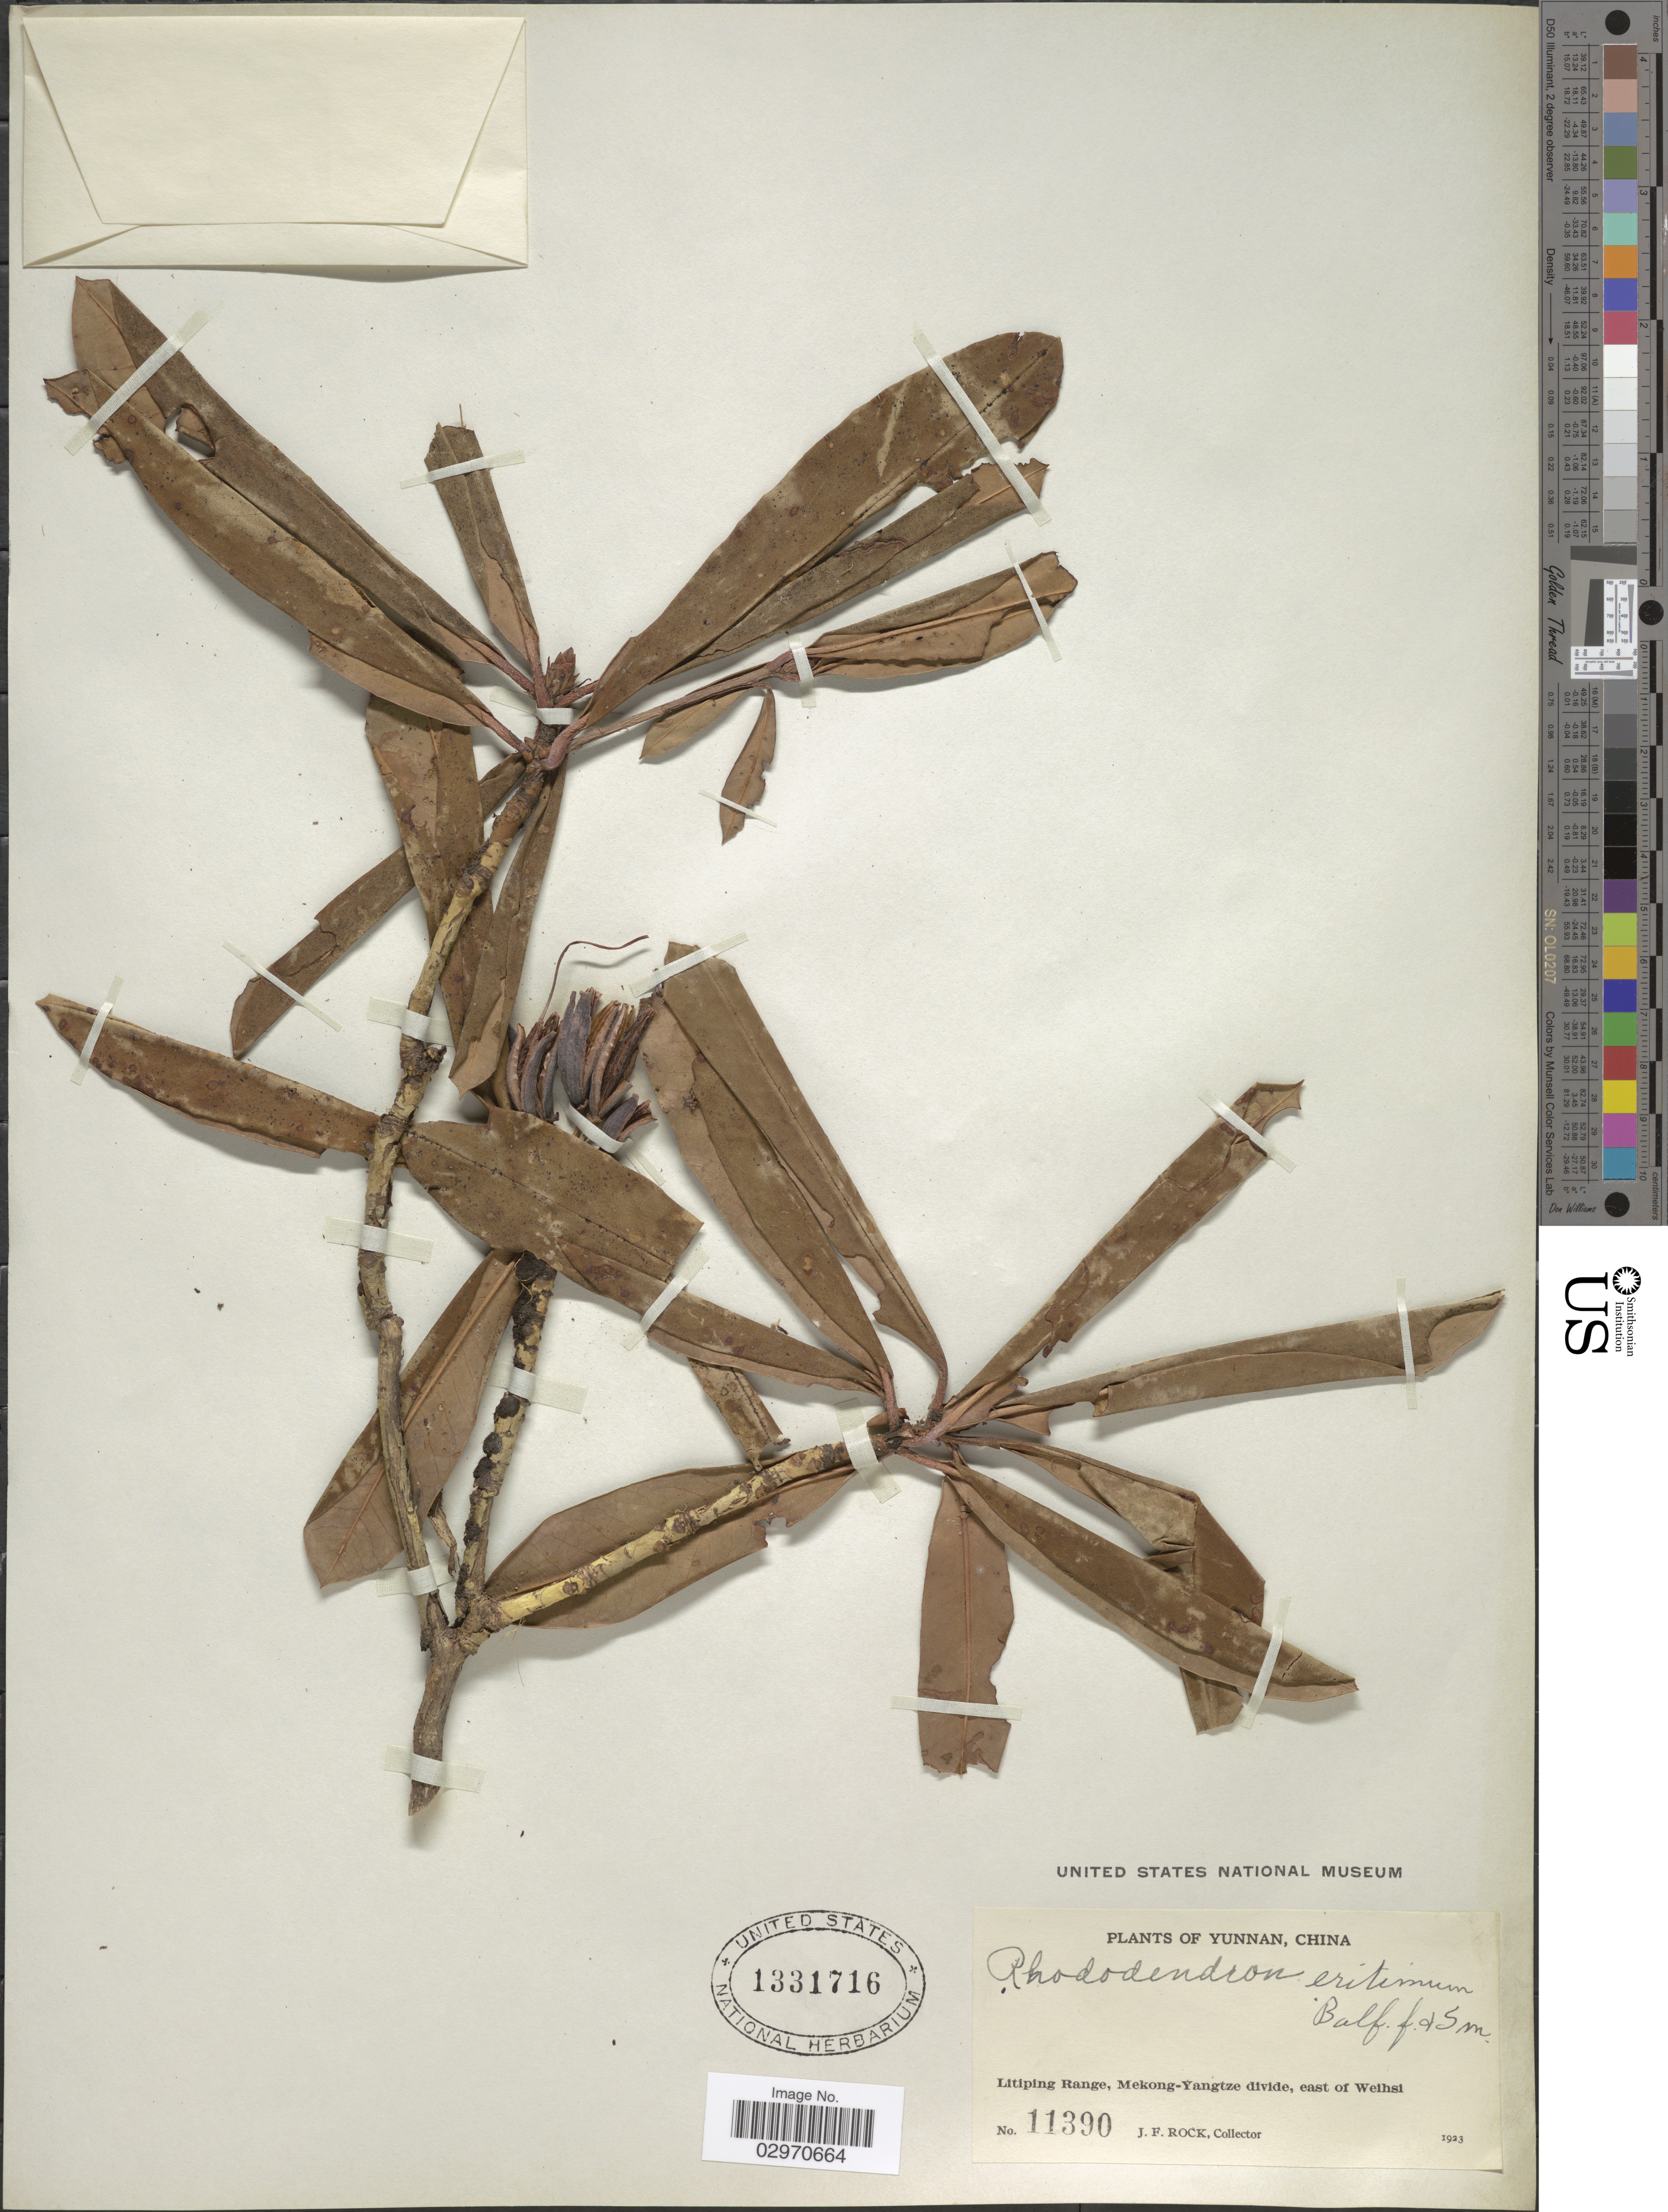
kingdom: Plantae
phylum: Tracheophyta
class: Magnoliopsida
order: Ericales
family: Ericaceae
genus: Rhododendron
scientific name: Rhododendron eritimum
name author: Balf. f. & W.W. Sm.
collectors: J. Rock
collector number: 11390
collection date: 1923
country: China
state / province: Yunnan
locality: Litiping Range, Mekong-Yangtze divide, east of Weihsi.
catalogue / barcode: US 1331716